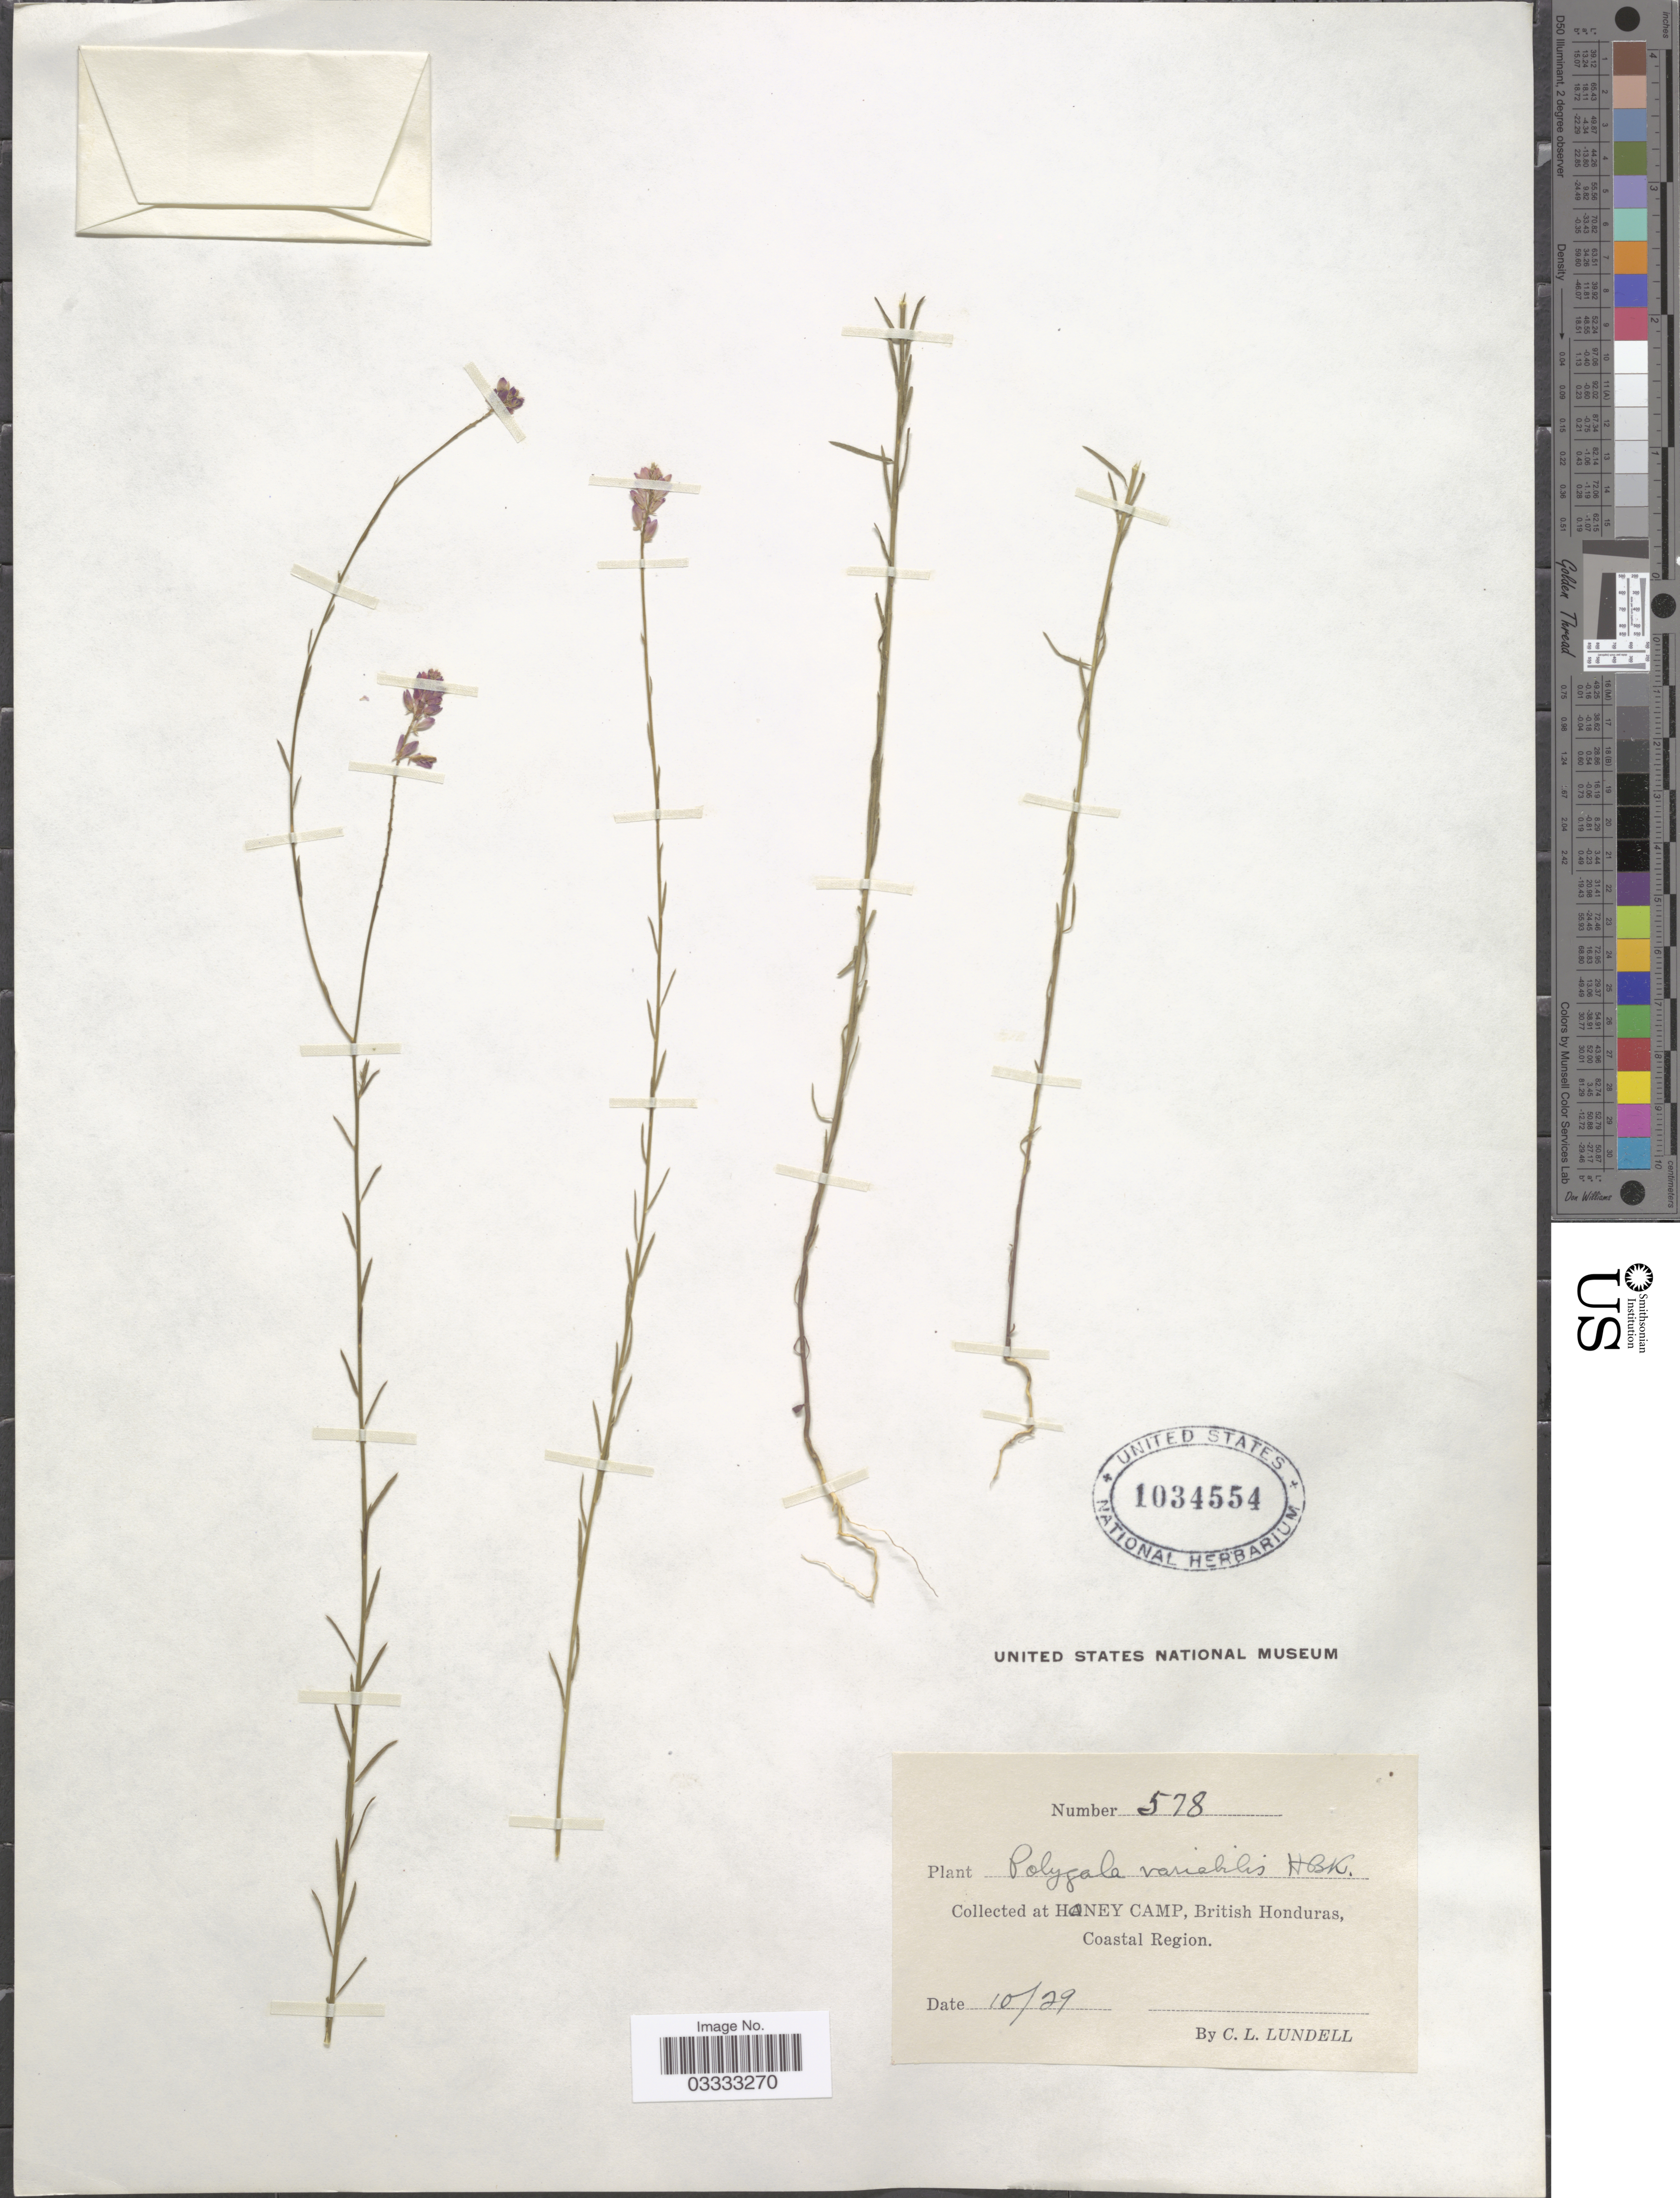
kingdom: Plantae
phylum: Tracheophyta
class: Magnoliopsida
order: Fabales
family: Polygalaceae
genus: Polygala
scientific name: Polygala variabilis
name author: Kunth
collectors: C. L. Lundell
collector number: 578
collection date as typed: Transcribed d/m/y: /10/29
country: Belize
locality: Honey Camp, British Honduras, Coastal Region.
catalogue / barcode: US 1034554